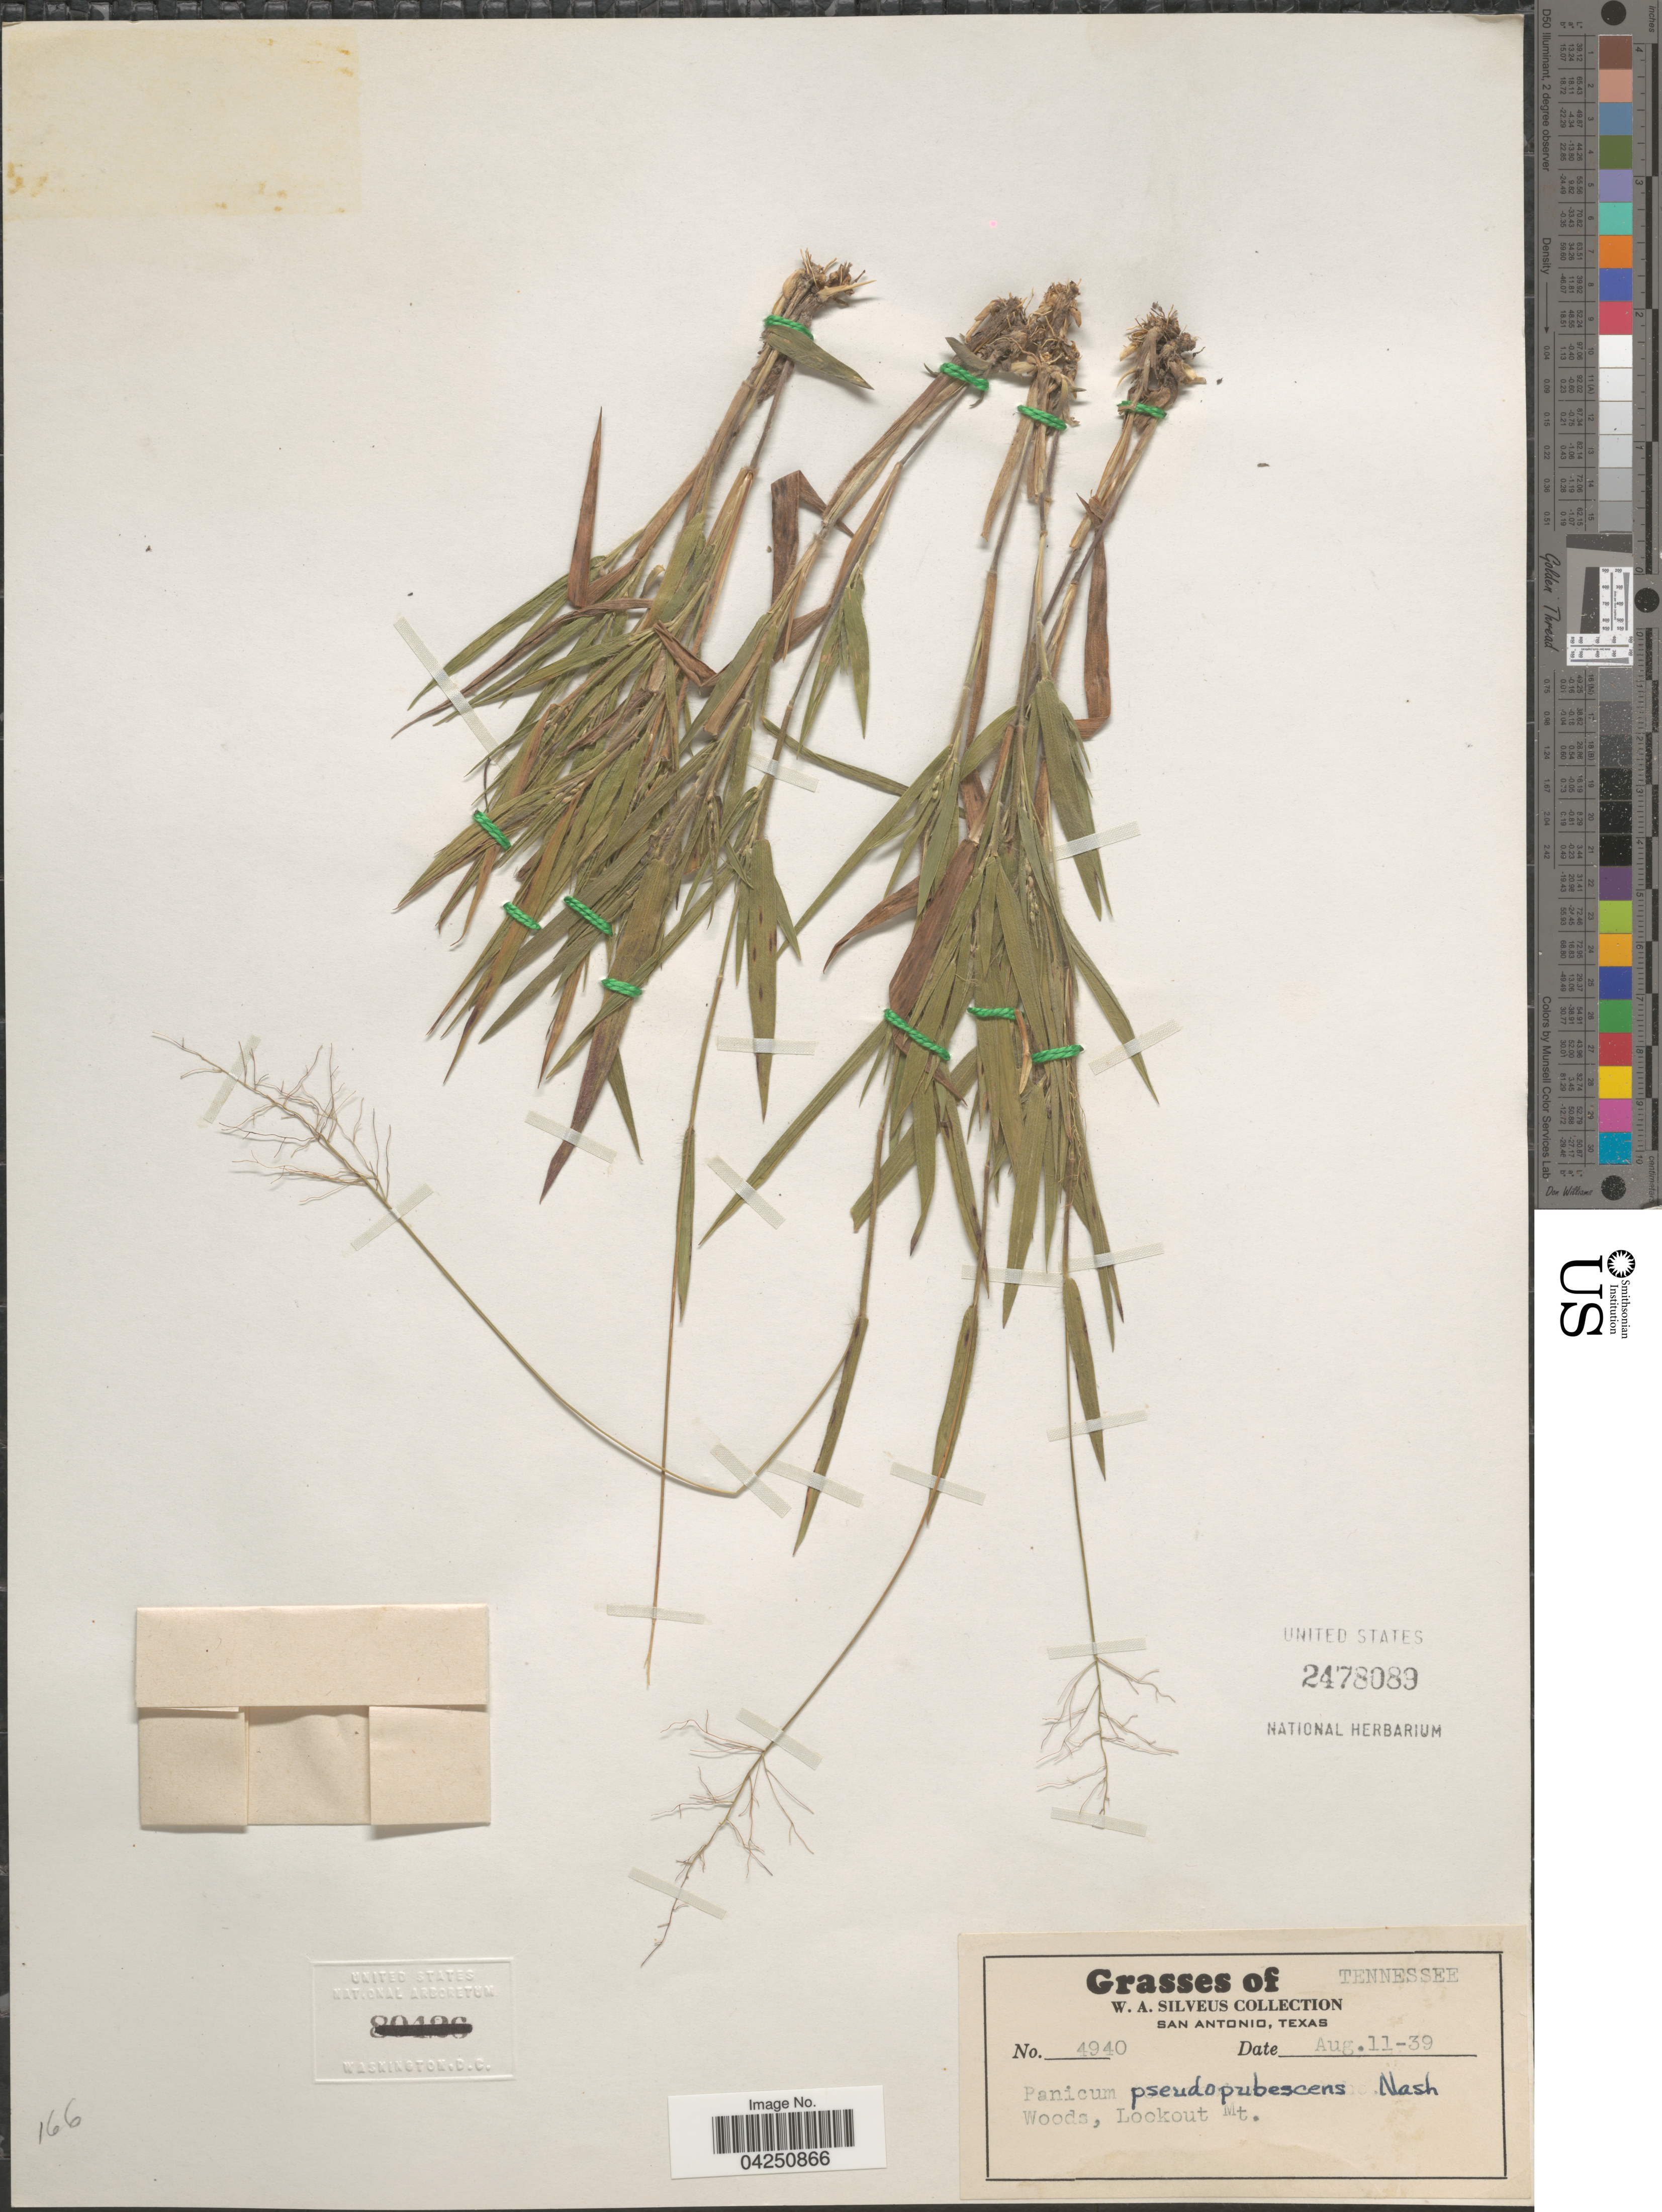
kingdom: Plantae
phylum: Tracheophyta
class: Liliopsida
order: Poales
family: Poaceae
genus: Dichanthelium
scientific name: Dichanthelium acuminatum var. acuminatum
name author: (Sw.) Gould & C.A. Clark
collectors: W. Silveus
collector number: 4940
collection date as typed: Transcribed d/m/y: 11/8/39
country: United States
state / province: Tennessee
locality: Woods, Lookout Mt.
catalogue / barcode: US 2478089